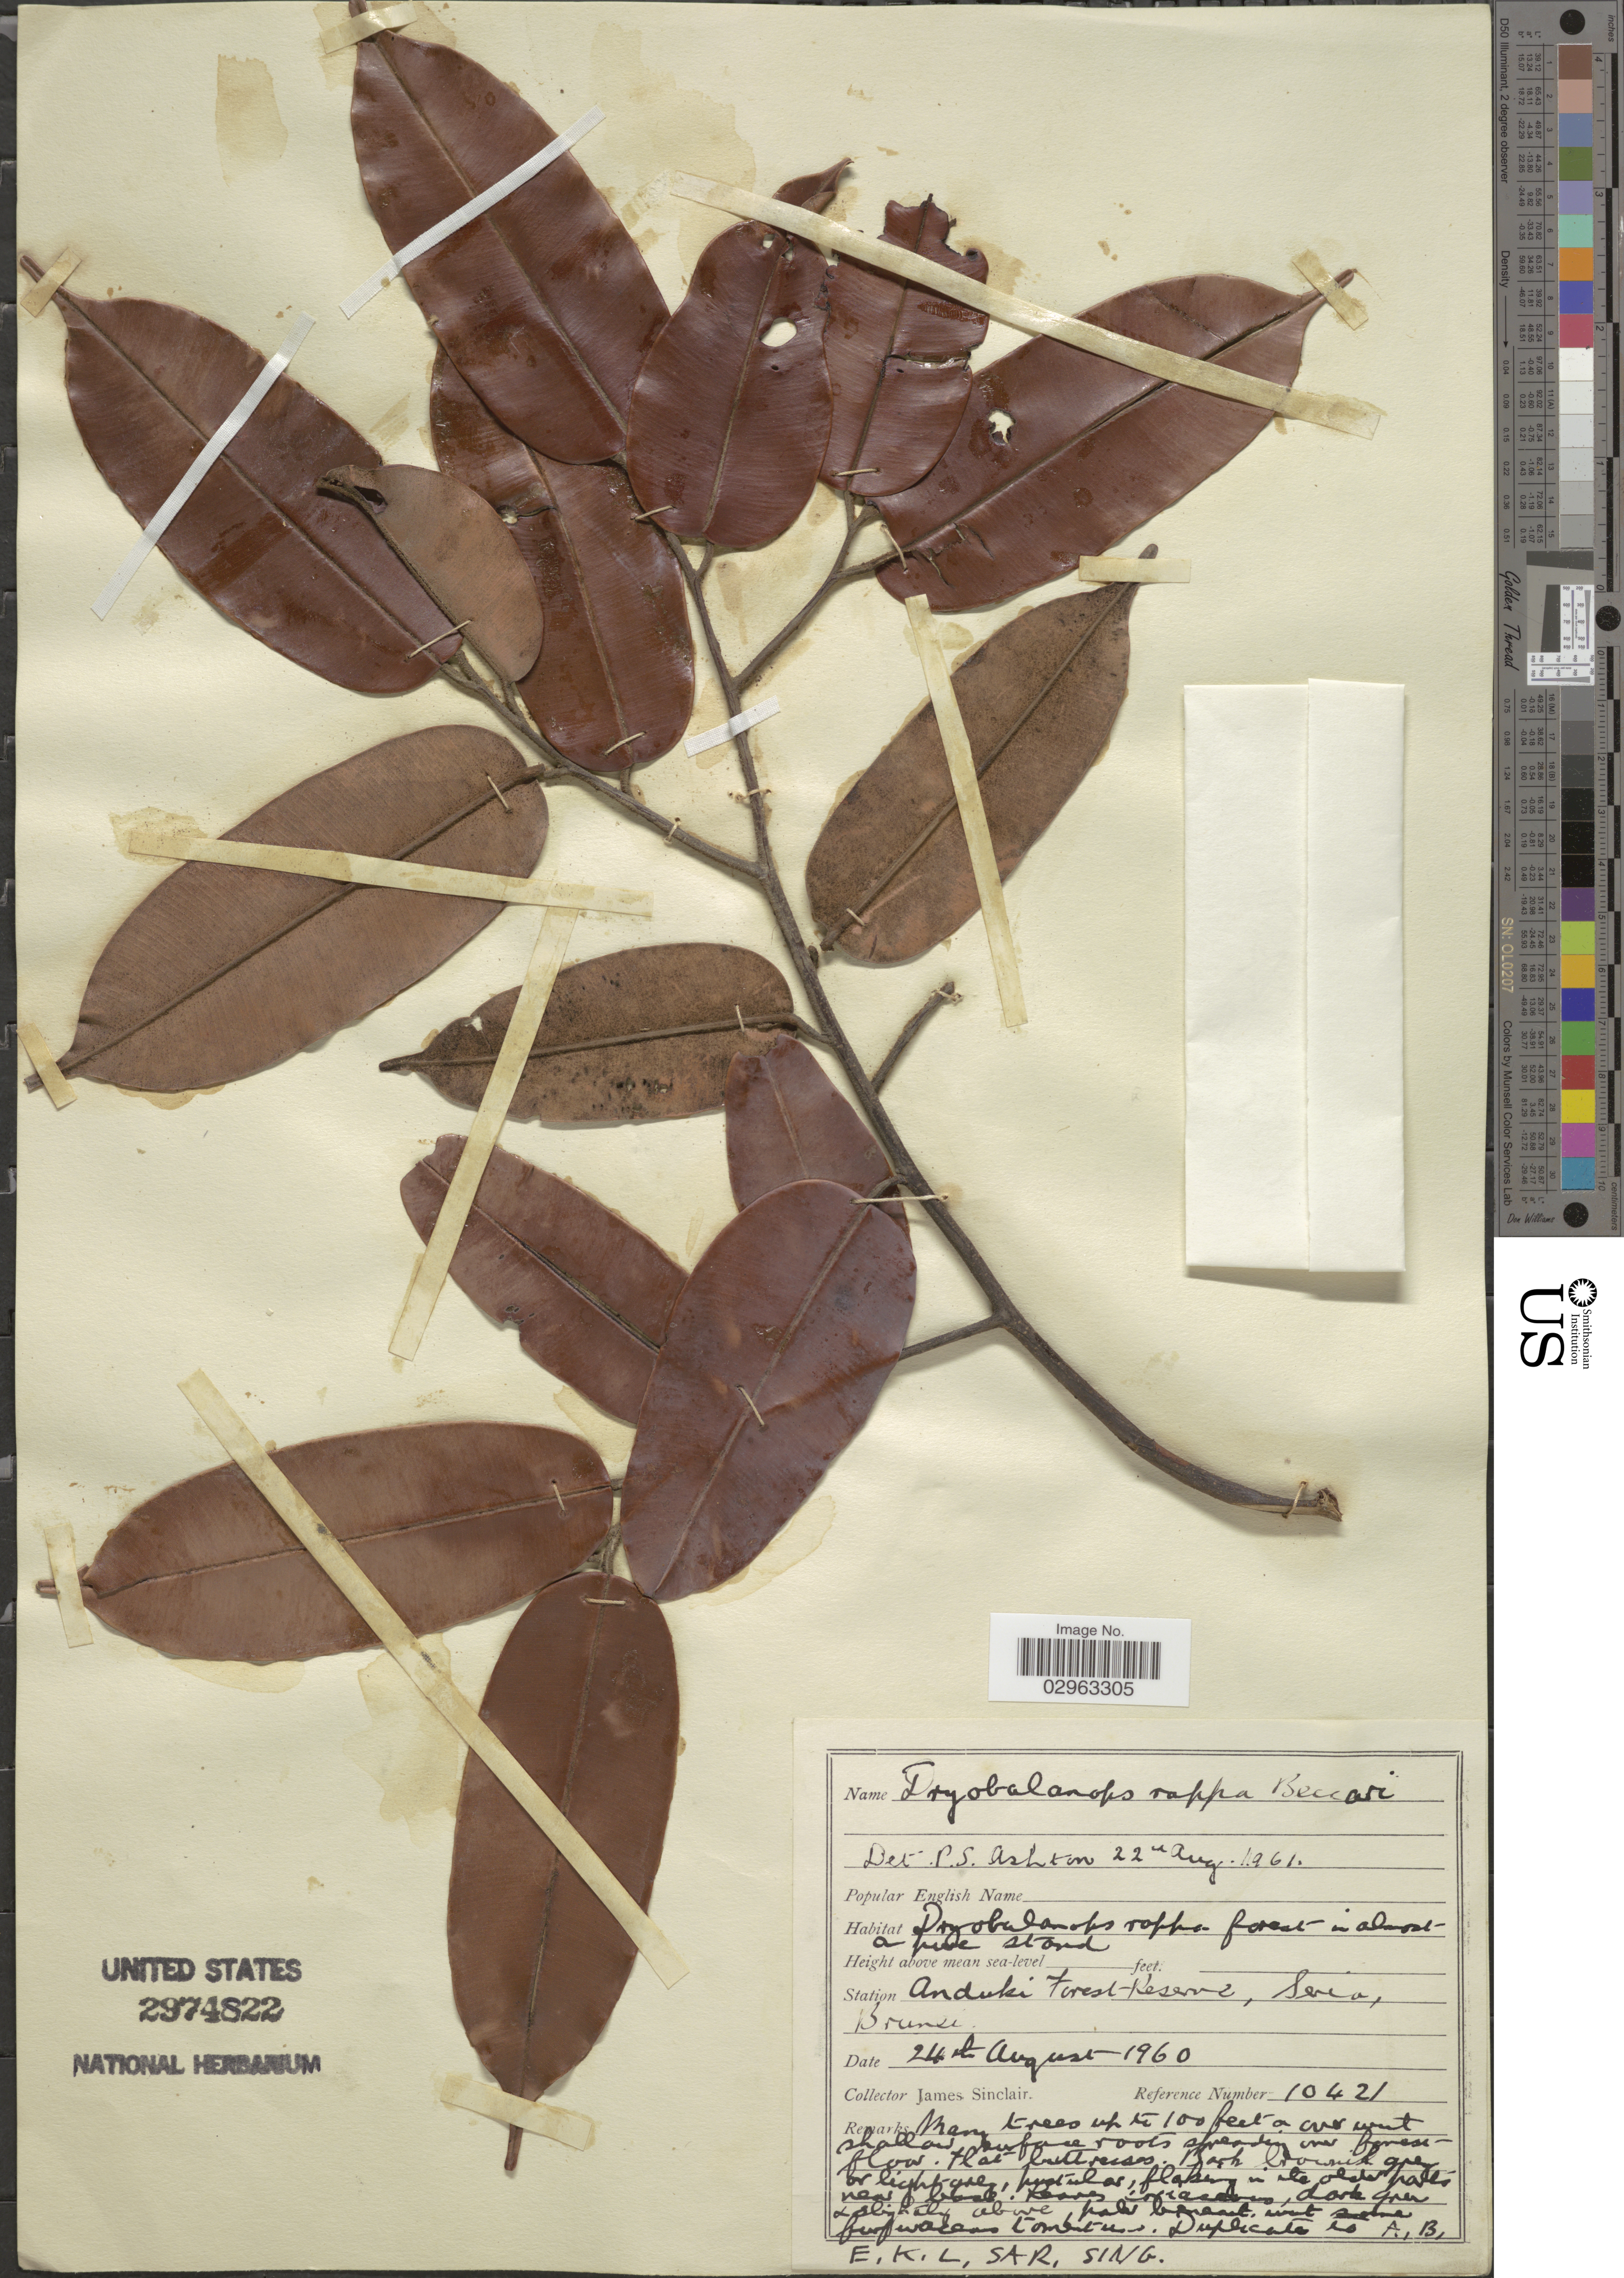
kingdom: Plantae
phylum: Tracheophyta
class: Magnoliopsida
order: Malvales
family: Dipterocarpaceae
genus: Dryobalanops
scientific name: Dryobalanops rappa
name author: Becc.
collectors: J. Sinclair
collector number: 10421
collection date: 1960-08-24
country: Brunei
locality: Station Anduki Forest-Reserve, Seria.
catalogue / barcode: US 2974822